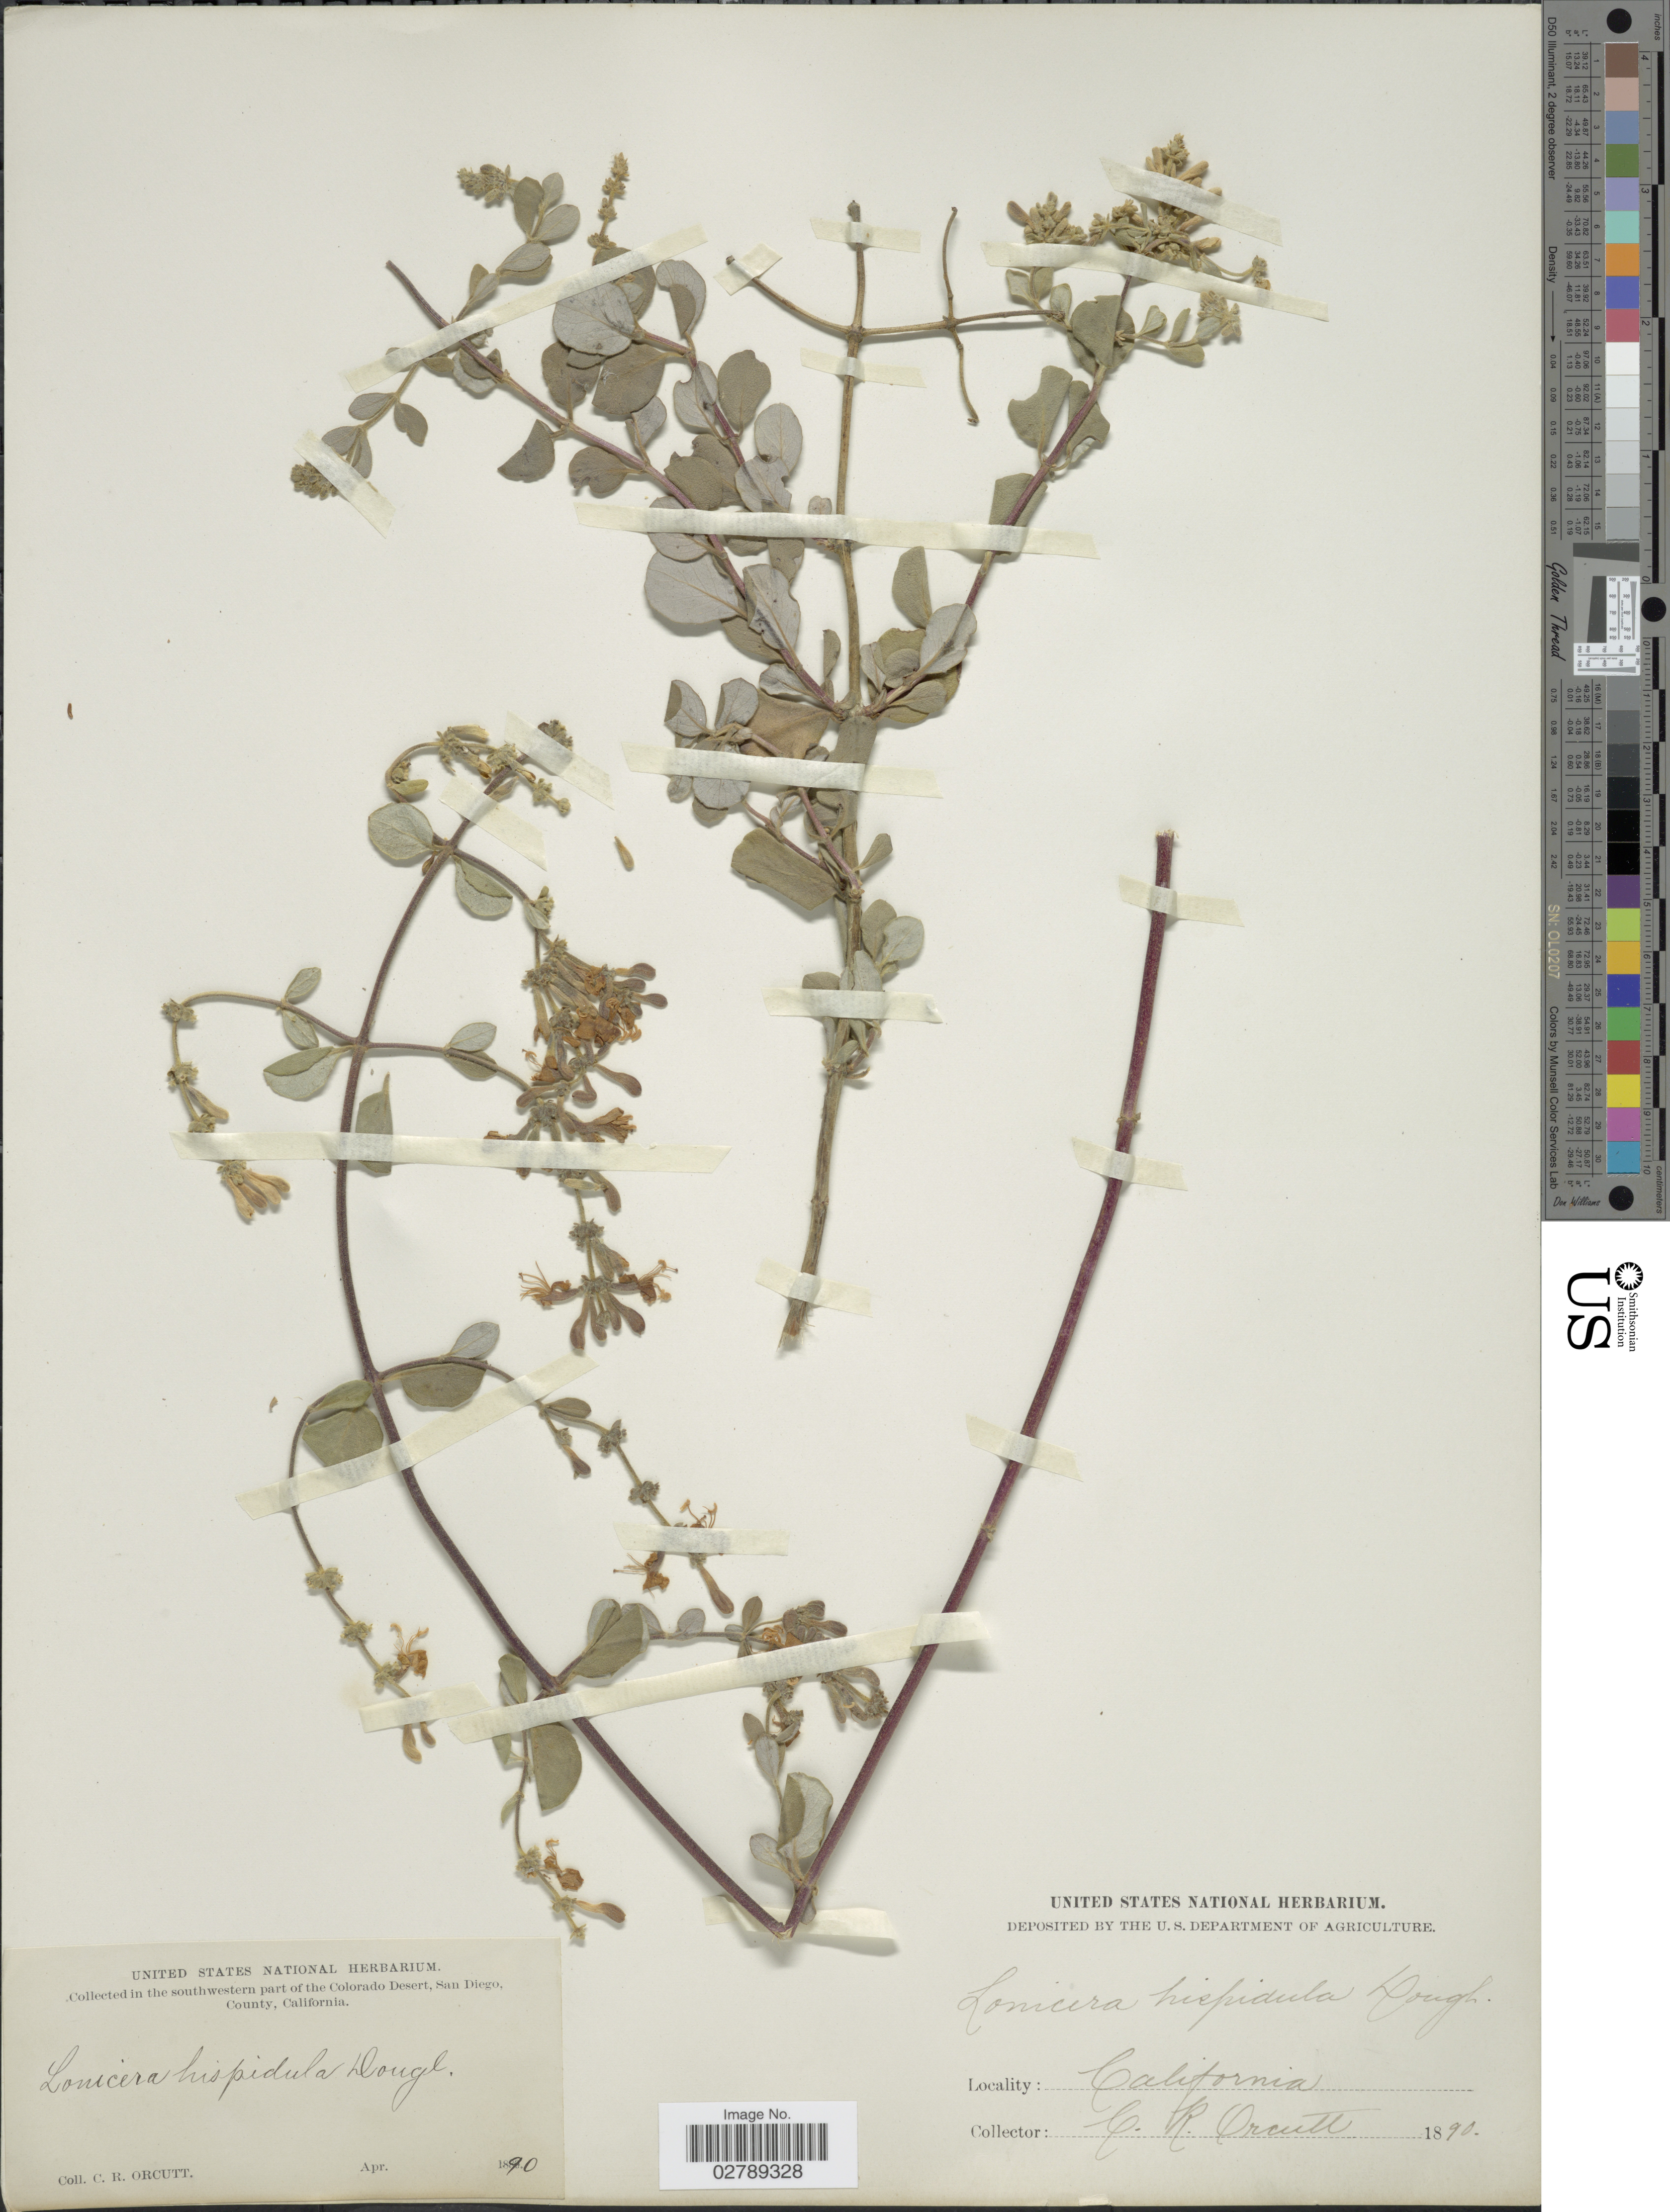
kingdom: Plantae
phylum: Tracheophyta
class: Magnoliopsida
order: Dipsacales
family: Caprifoliaceae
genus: Lonicera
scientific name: Lonicera interrupta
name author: Benth.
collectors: C. R. Orcutt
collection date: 1890-04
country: United States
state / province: California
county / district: San Diego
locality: Southwestern part of the Colorado Desert, San Diego, County.